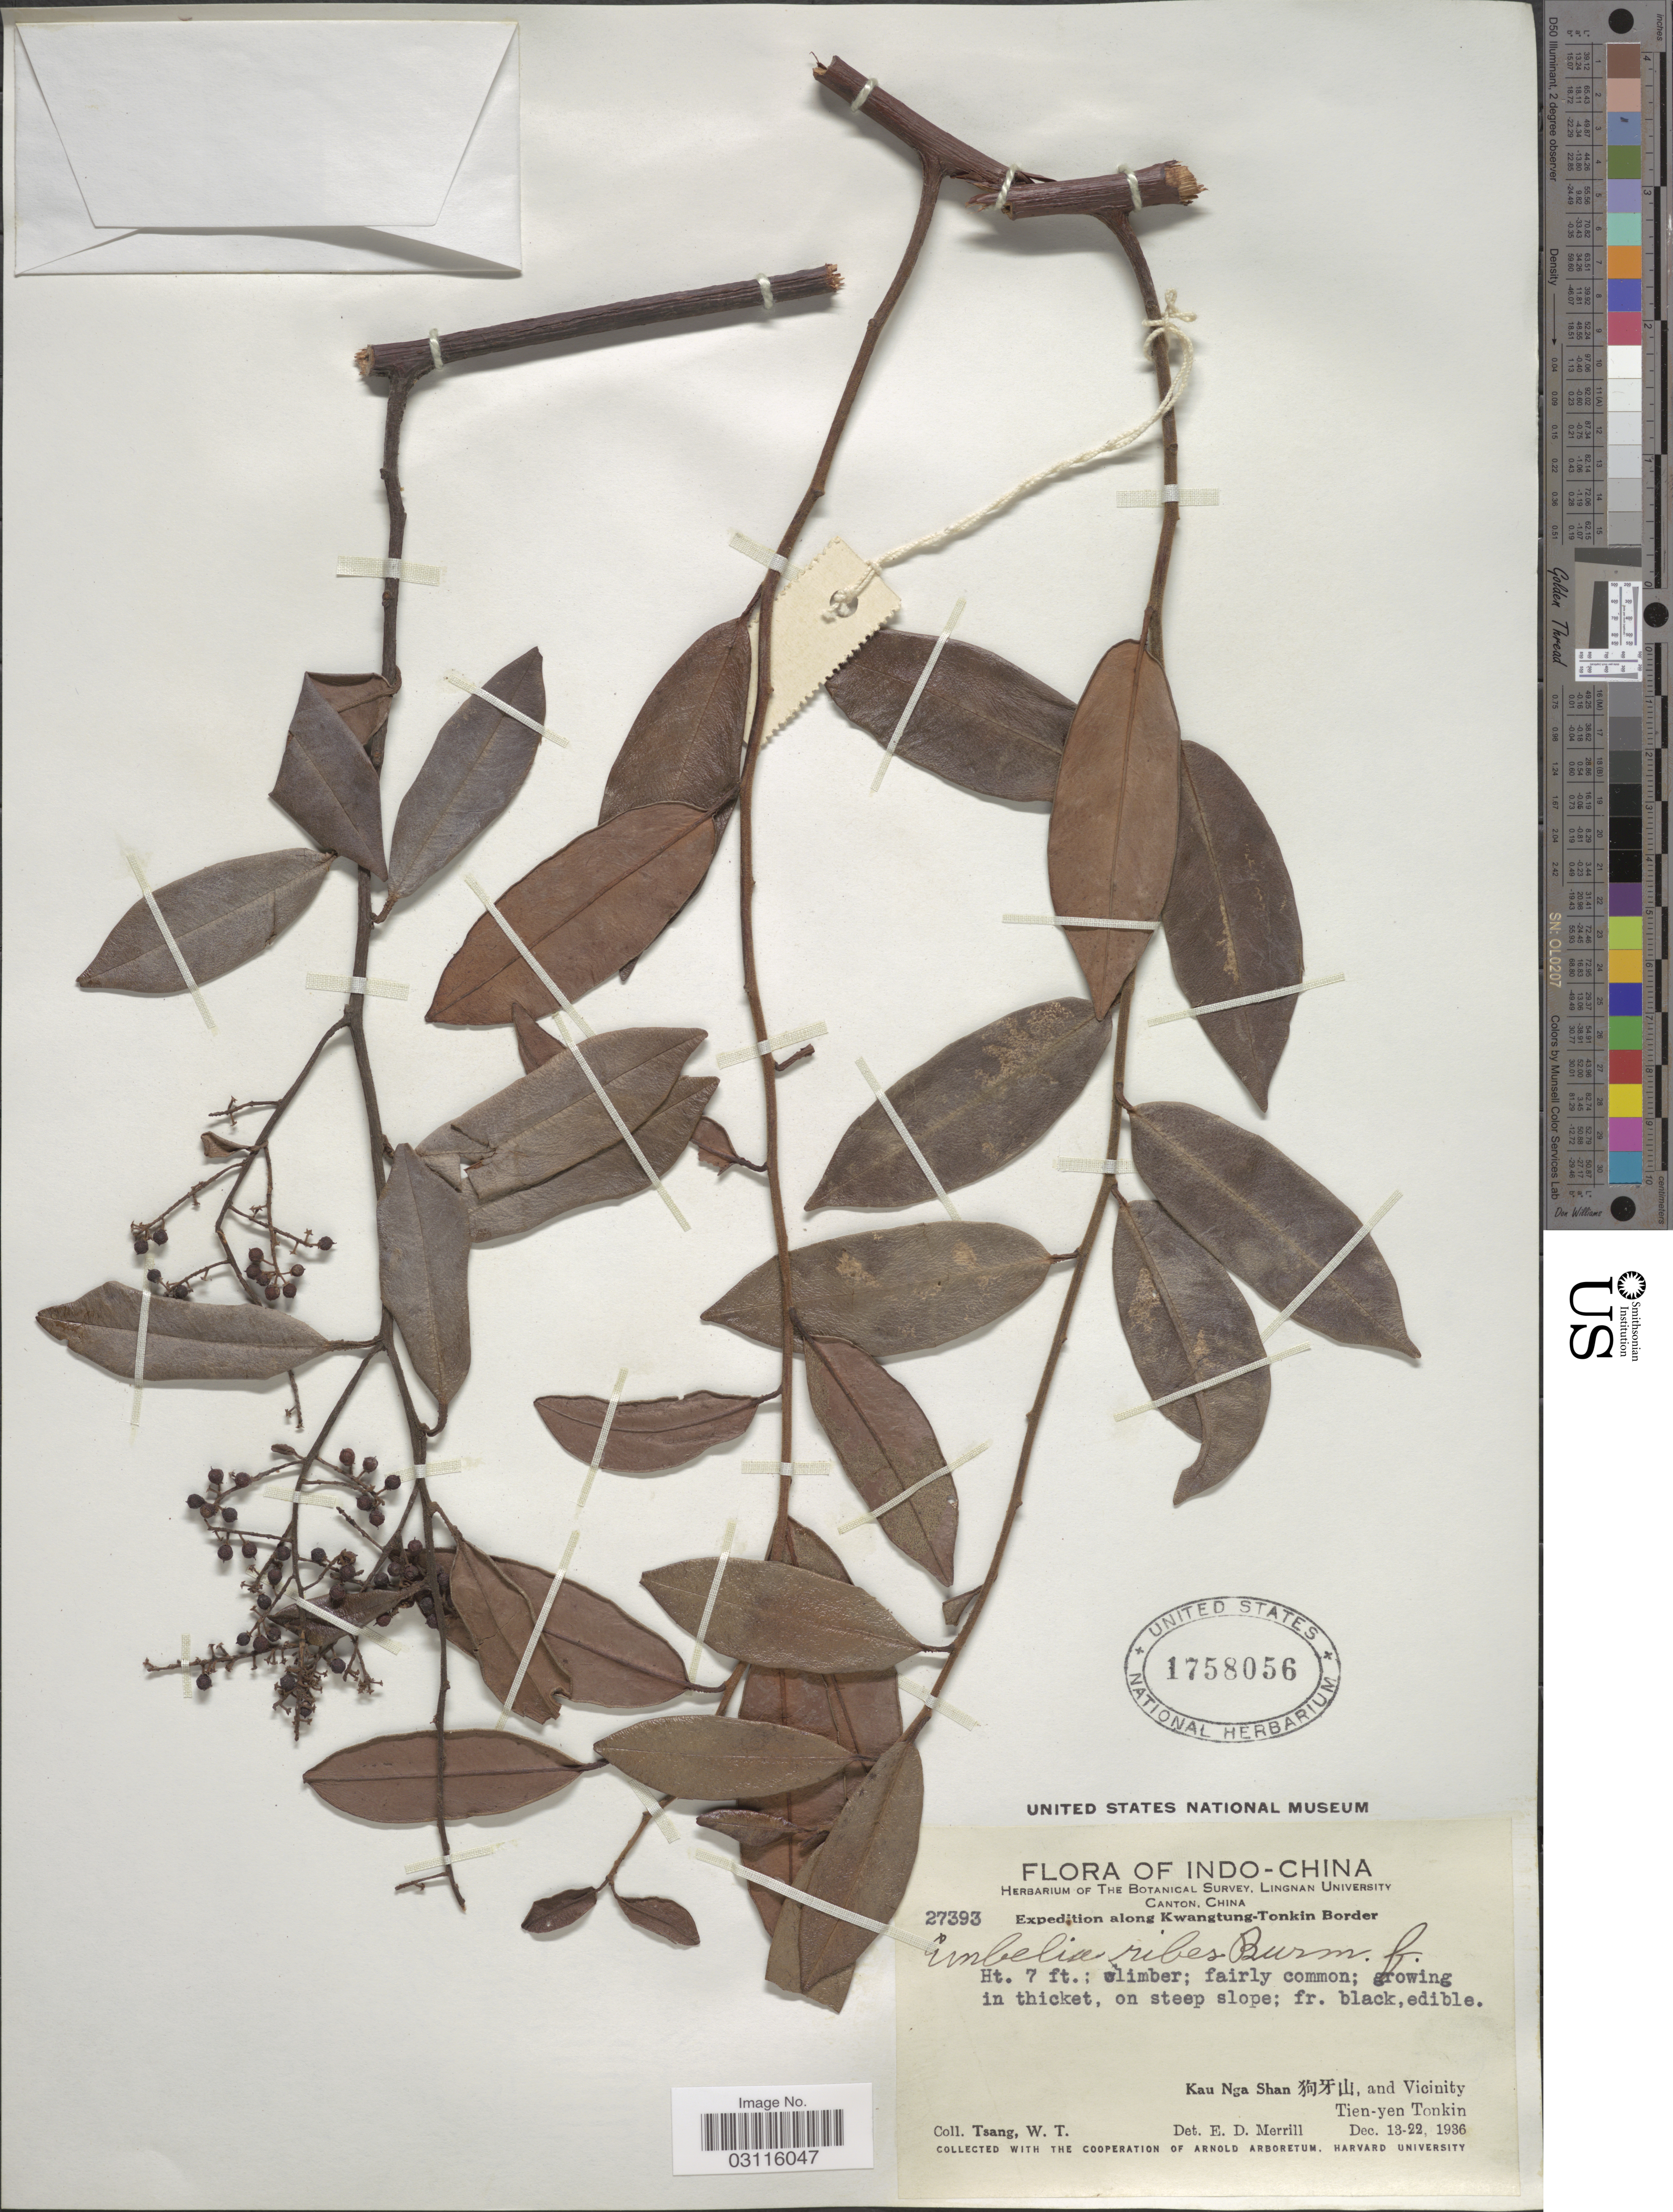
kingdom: Plantae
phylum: Tracheophyta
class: Magnoliopsida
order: Ericales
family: Primulaceae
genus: Embelia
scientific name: Embelia ribes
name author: Burm. f.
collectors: W. T. Tsang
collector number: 27393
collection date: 1936-12-13/1936-12-22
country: Vietnam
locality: Indo-China, along Kwangtung-Tonkin Border, Kau Nga Shan X, and Vicinity, Tien-yen Tonkin.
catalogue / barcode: US 1758056